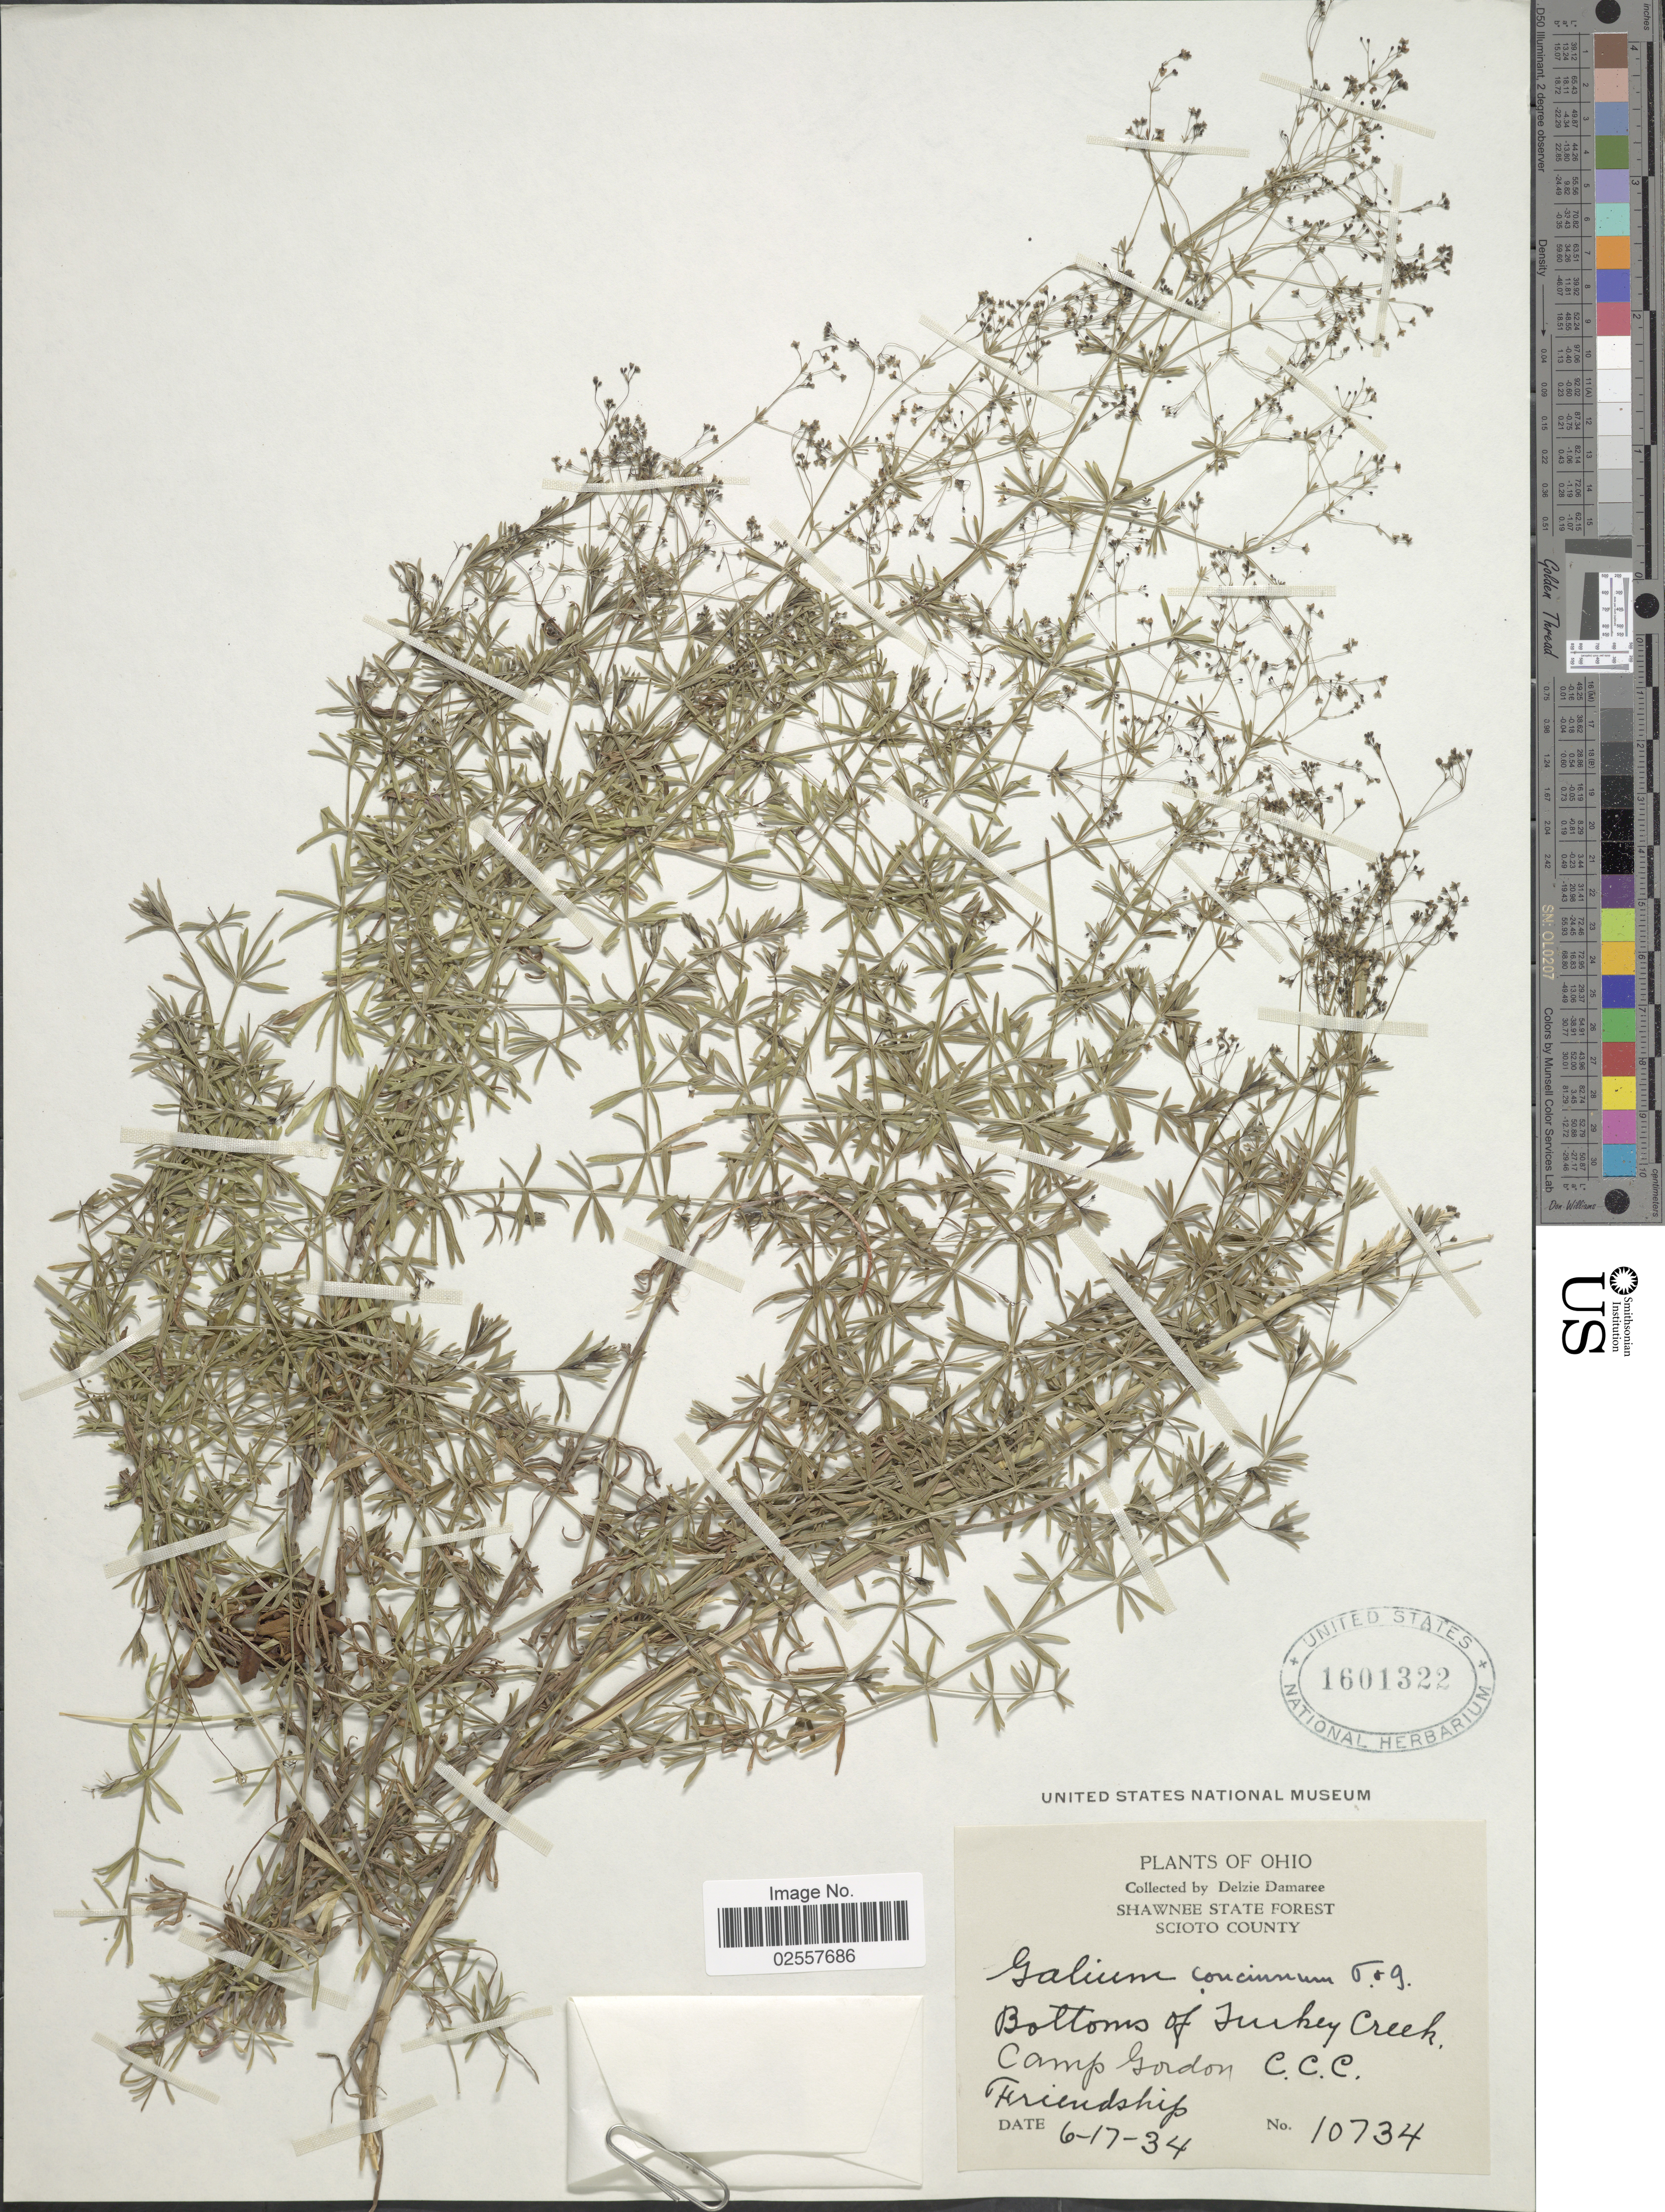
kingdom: Plantae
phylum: Tracheophyta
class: Magnoliopsida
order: Gentianales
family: Rubiaceae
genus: Galium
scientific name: Galium concinnum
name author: Torr. & A. Gray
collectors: D. Demaree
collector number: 10734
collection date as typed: Transcribed d/m/y: 17/6/34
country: United States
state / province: Ohio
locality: Shawnee State Forest. Scioto County. Camp Gordon C.C.C. Friendship.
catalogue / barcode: US 1601322